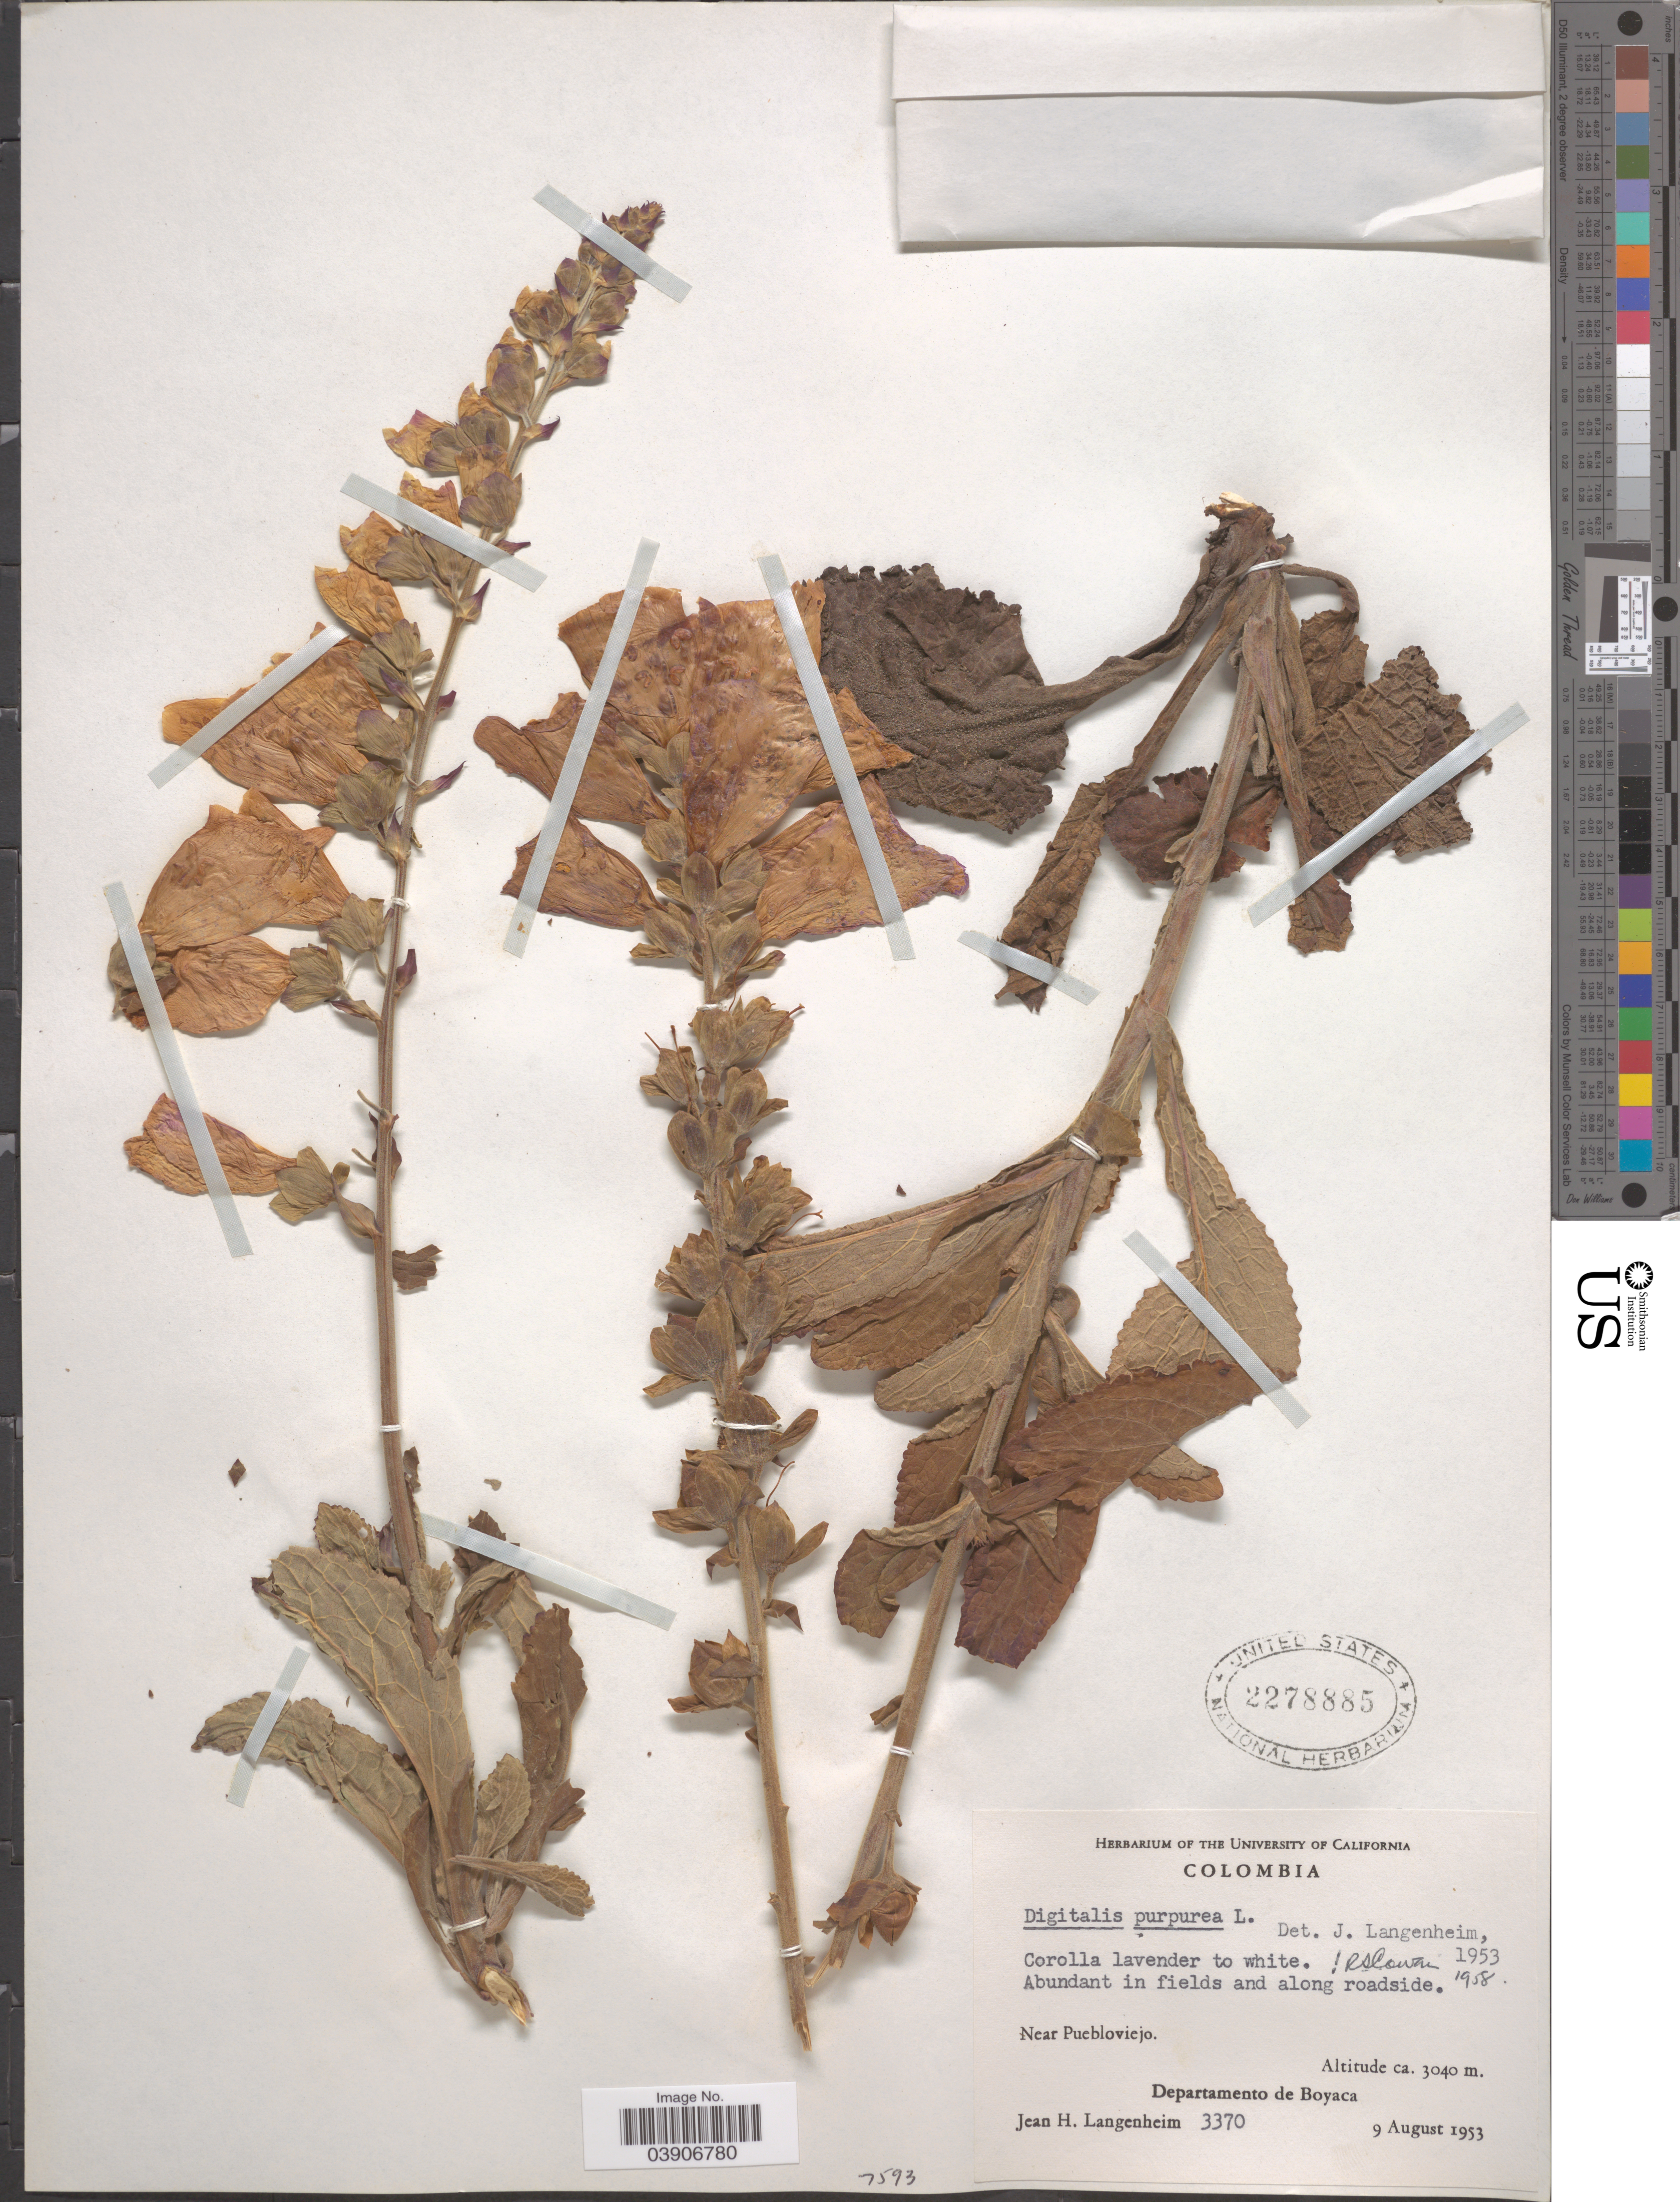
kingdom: Plantae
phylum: Tracheophyta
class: Magnoliopsida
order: Lamiales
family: Plantaginaceae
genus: Digitalis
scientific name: Digitalis purpurea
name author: L.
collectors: J. H. Langenheim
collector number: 3370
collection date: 1953-08-09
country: Colombia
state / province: Boyacá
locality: Near Puebloviejo. Departamento de Boyaca.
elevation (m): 3040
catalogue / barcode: US 2278885